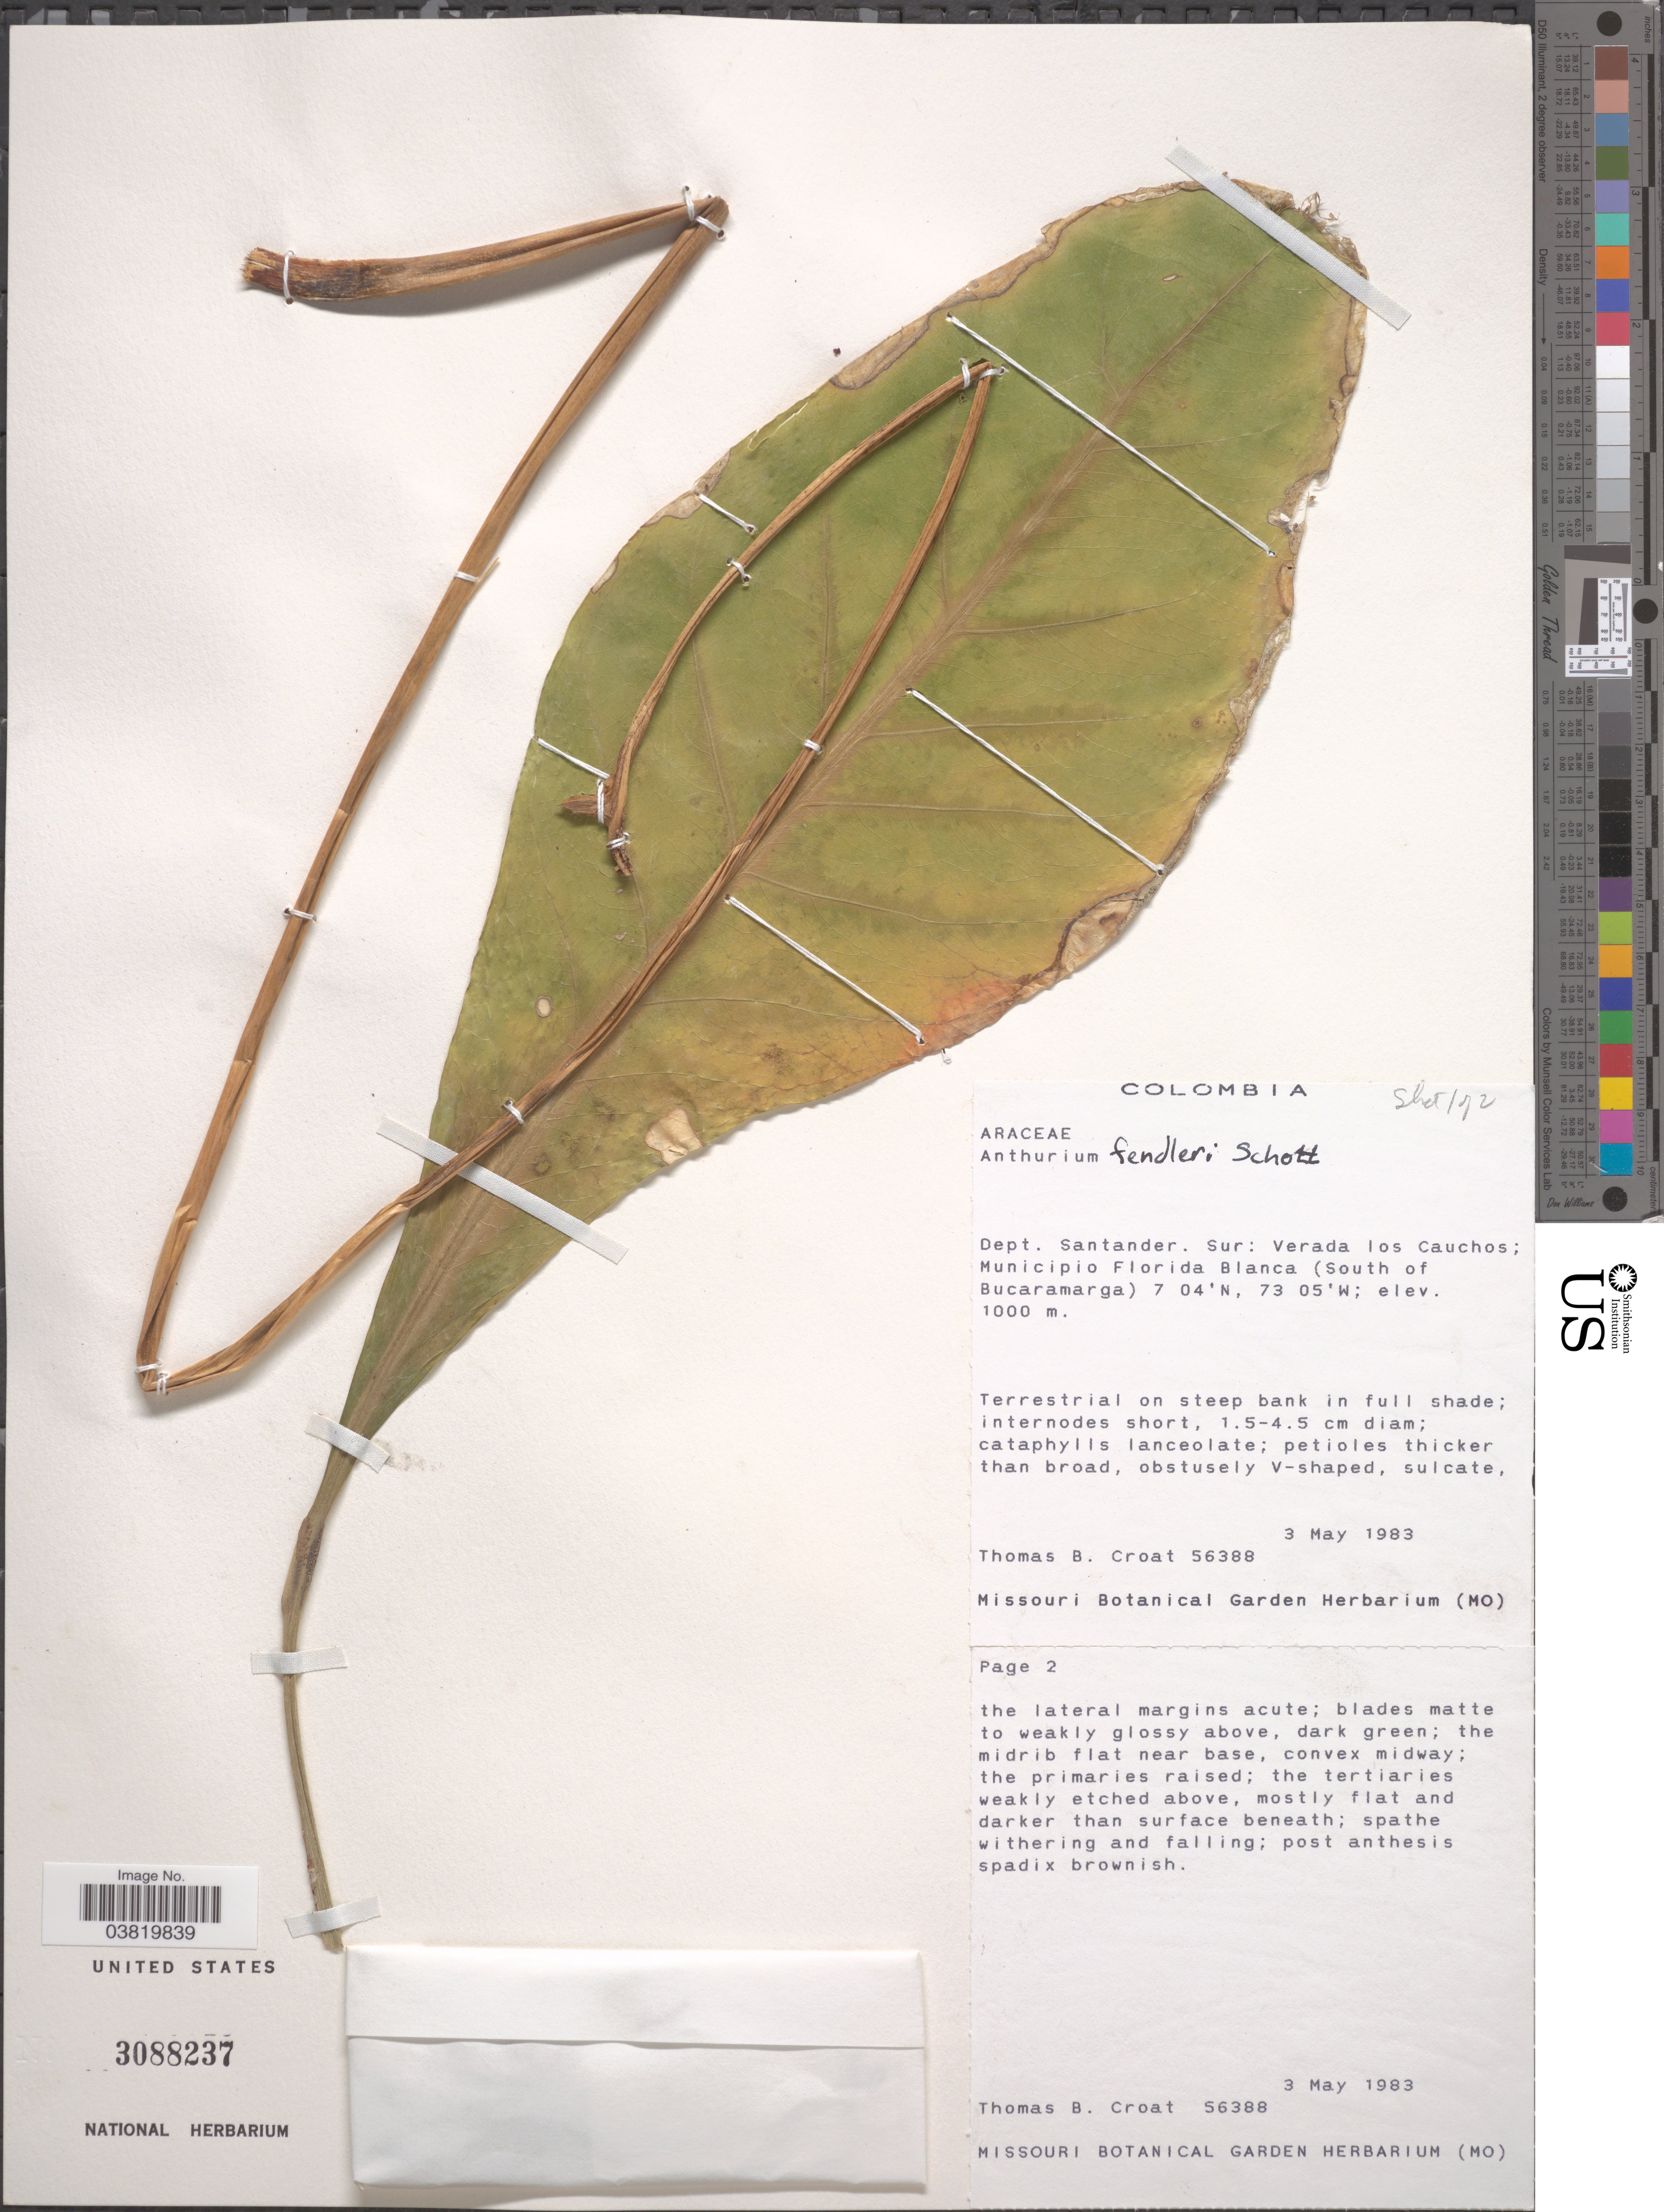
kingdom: Plantae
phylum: Tracheophyta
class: Liliopsida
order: Alismatales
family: Araceae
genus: Anthurium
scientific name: Anthurium fendleri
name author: Schott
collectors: T. B. Croat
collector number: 56388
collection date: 1983-05-03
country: Colombia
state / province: Santander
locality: Dept. Santander. Sur: vereda los Cauchos; Municipio Florida Blanca (South of Bucaramanga).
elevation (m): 1000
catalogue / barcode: US 3088237